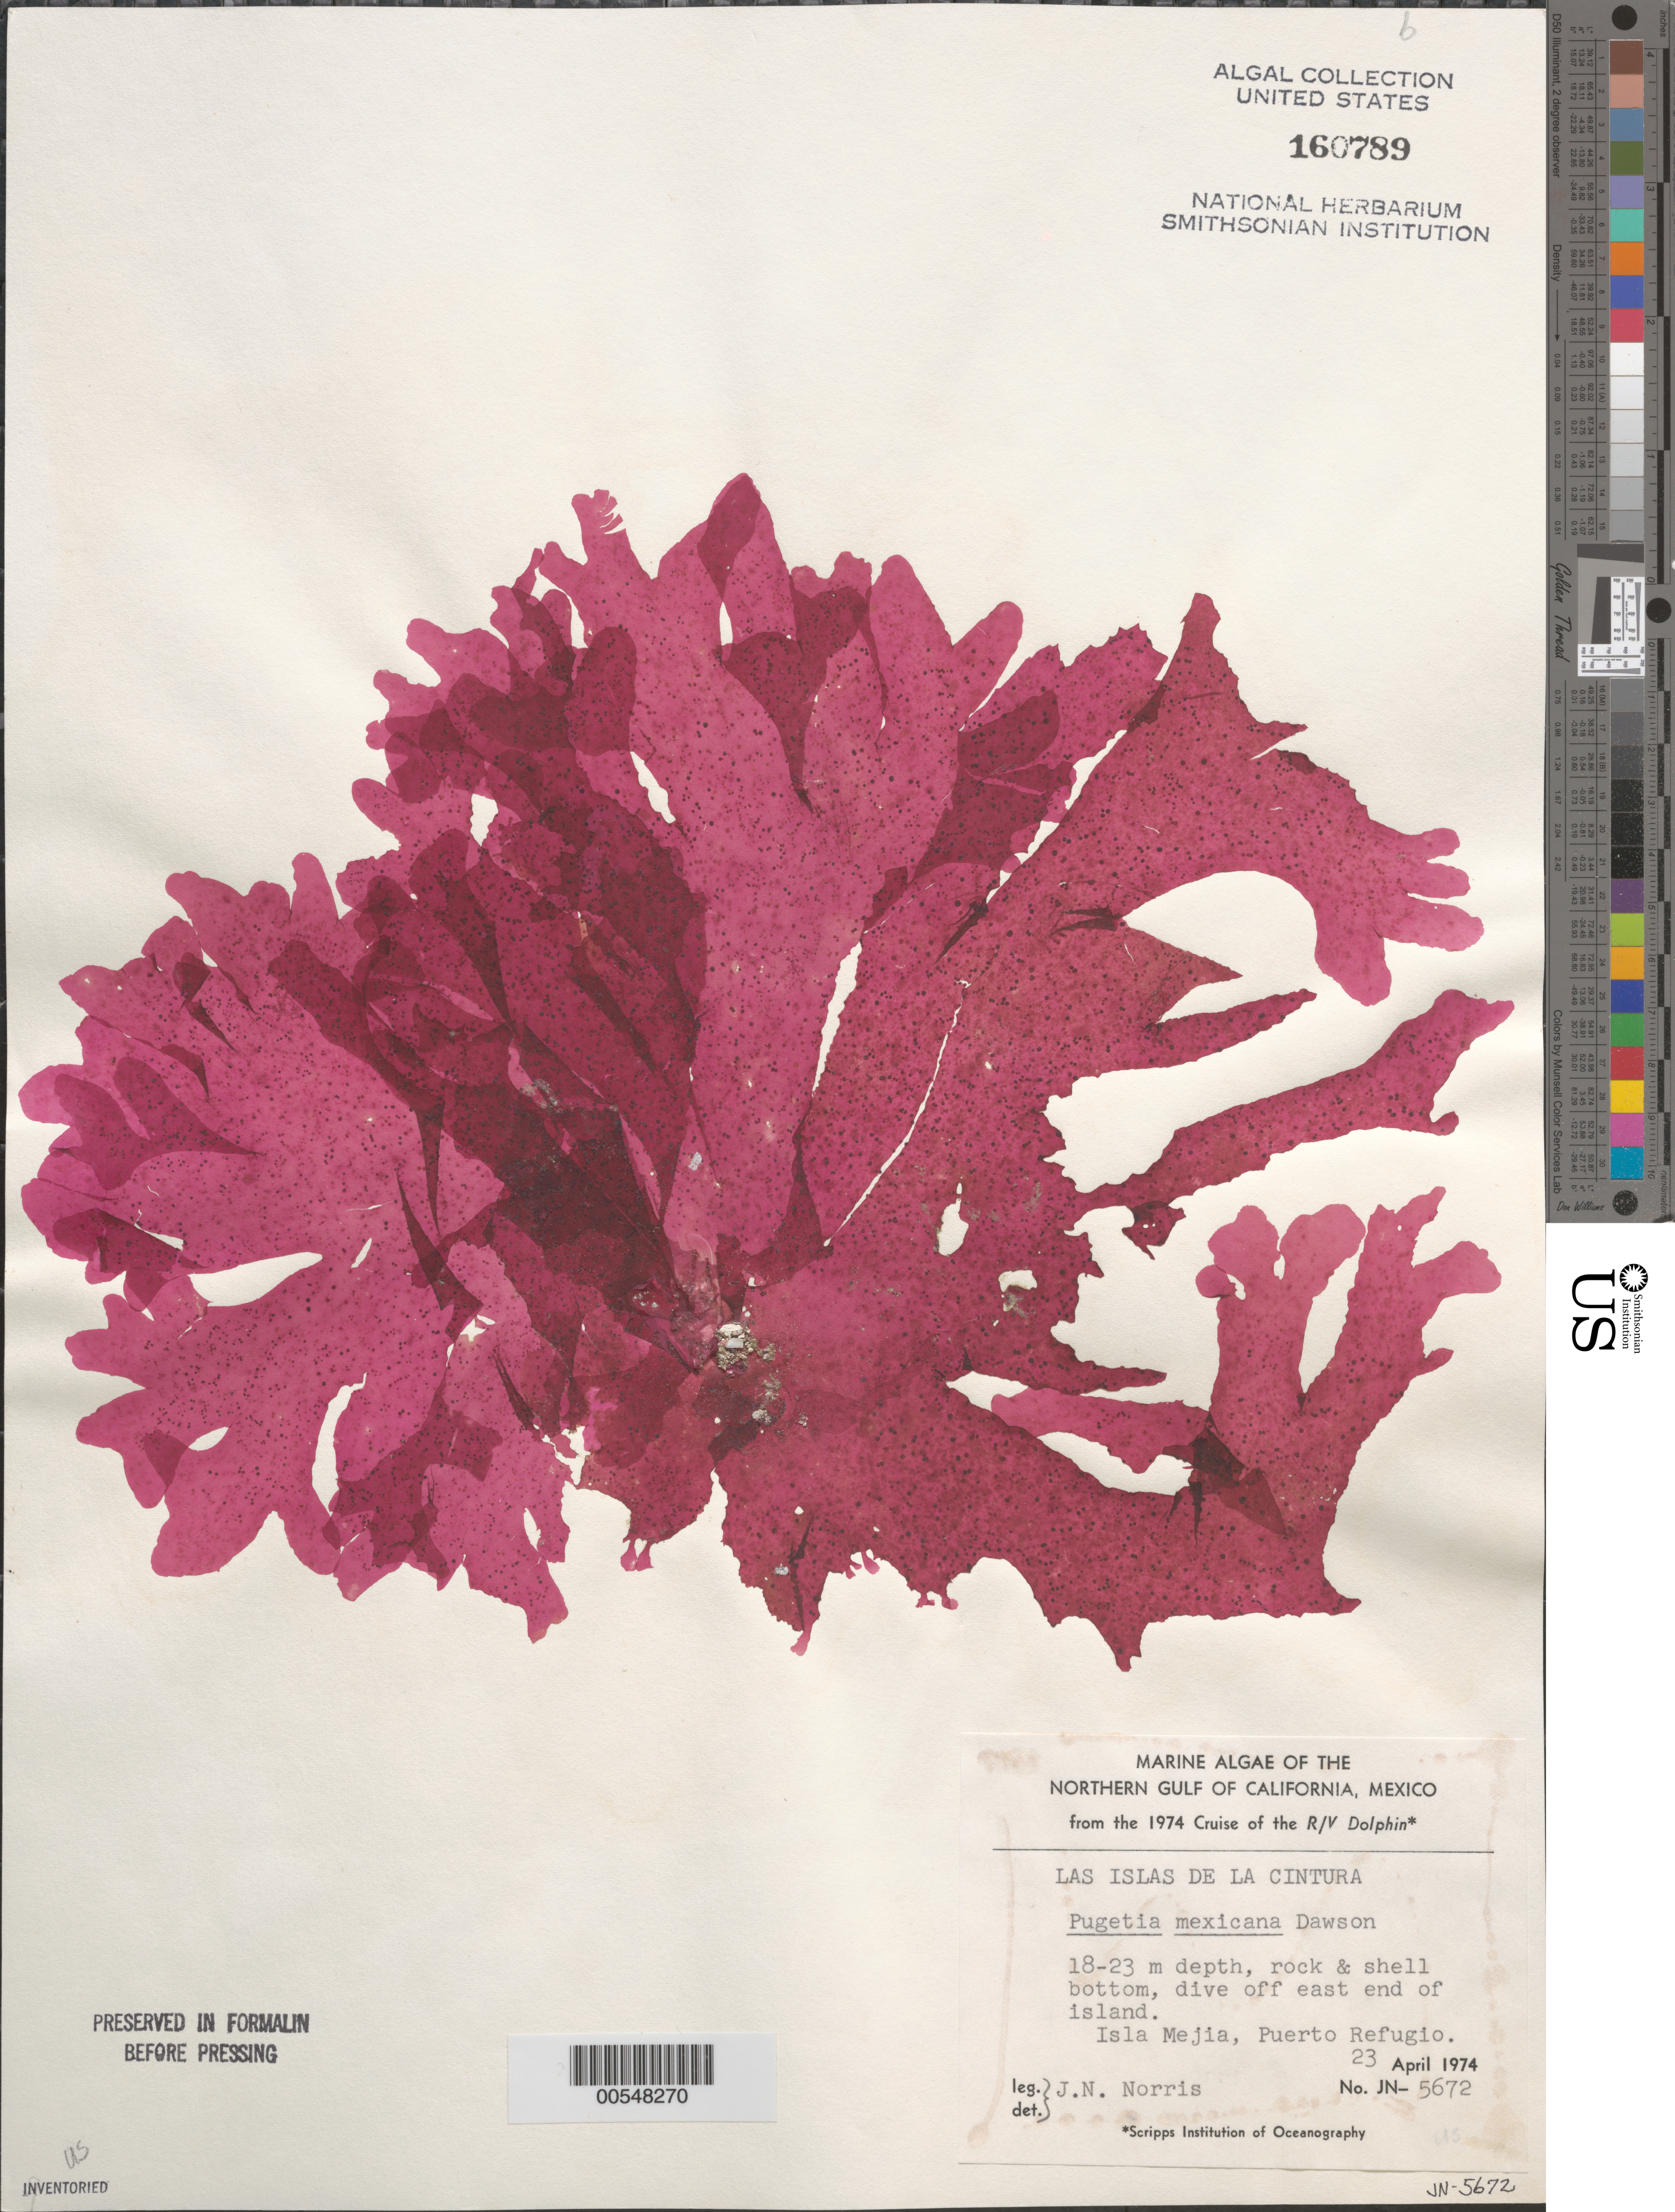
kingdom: Plantae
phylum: Rhodophyta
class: Florideophyceae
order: Gigartinales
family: Kallymeniaceae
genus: Pugetia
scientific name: Pugetia mexicana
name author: E.Y. Dawson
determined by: Norris, James N.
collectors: J. N. Norris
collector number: JN-5672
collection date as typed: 23 Apr 1974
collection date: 1974-04-23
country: Mexico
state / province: Baja California Norte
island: Isla Mejia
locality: Puerto Refugio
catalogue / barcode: US 160789